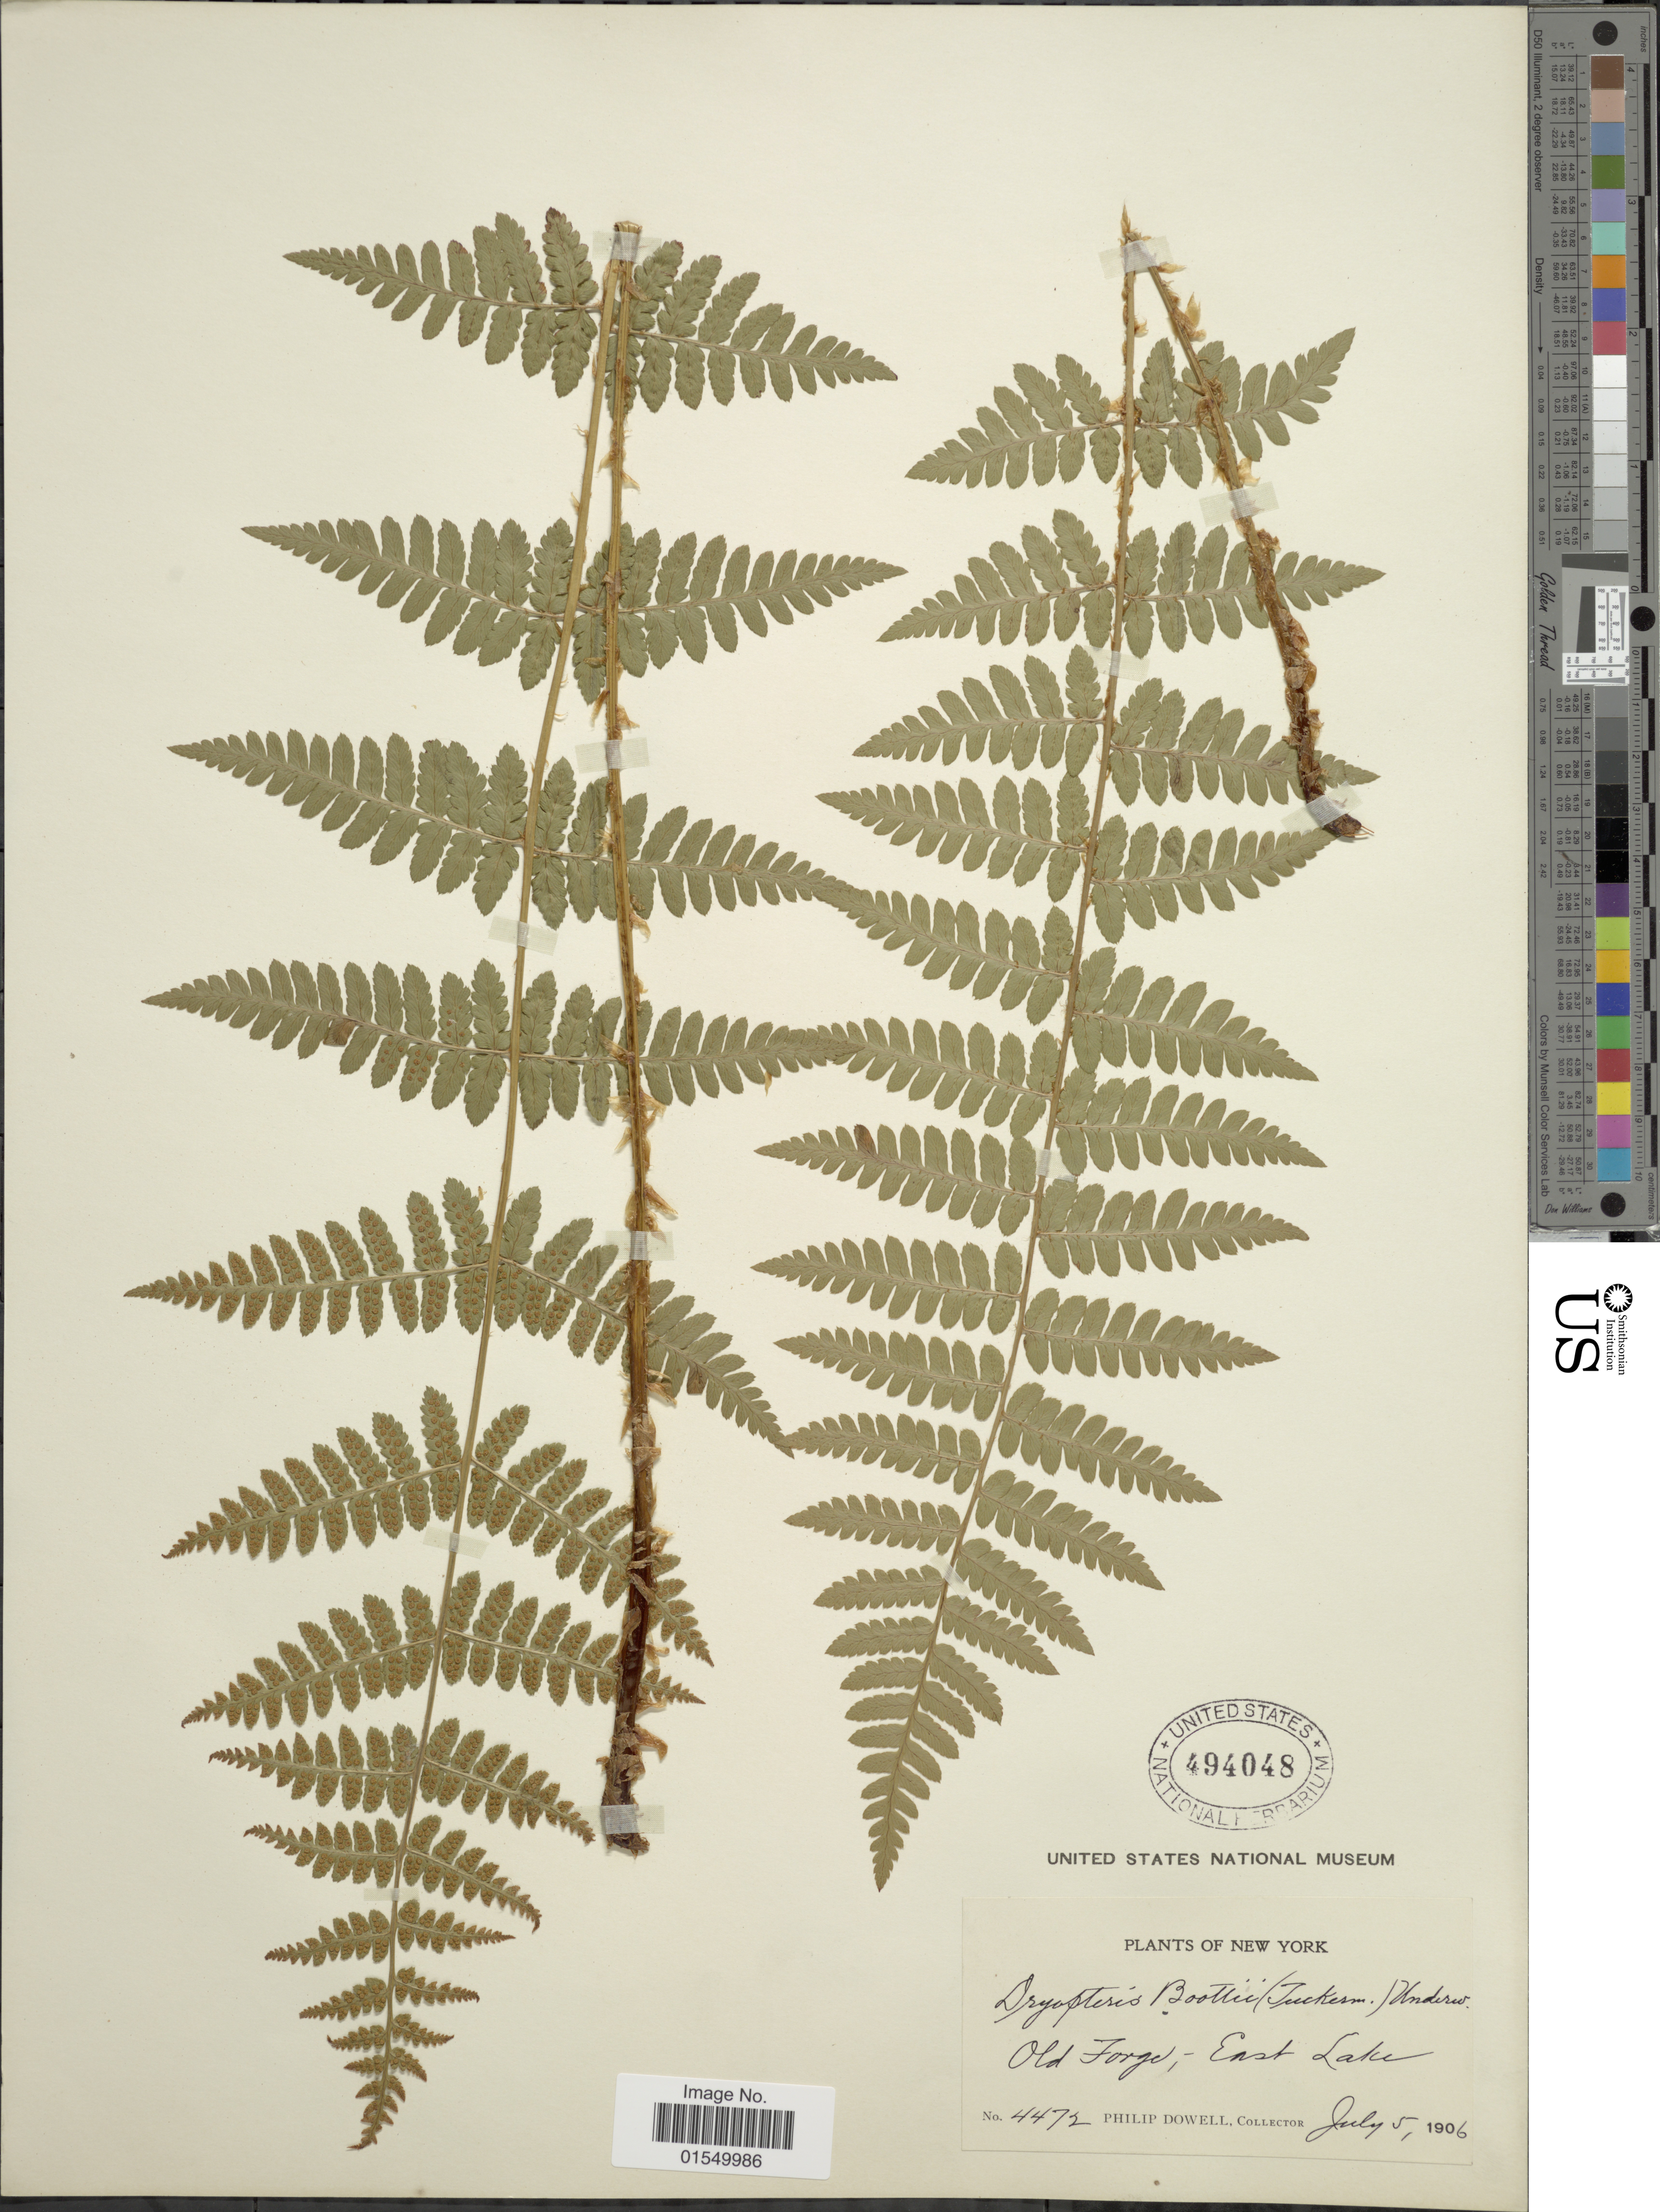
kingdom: Plantae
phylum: Tracheophyta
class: Polypodiopsida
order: Polypodiales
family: Dryopteridaceae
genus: Dryopteris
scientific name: Dryopteris x boottii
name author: Underw.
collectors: P. Dowell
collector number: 4472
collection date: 1906-07-05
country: United States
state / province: New York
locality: Old Forge, East Lake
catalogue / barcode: US 494048